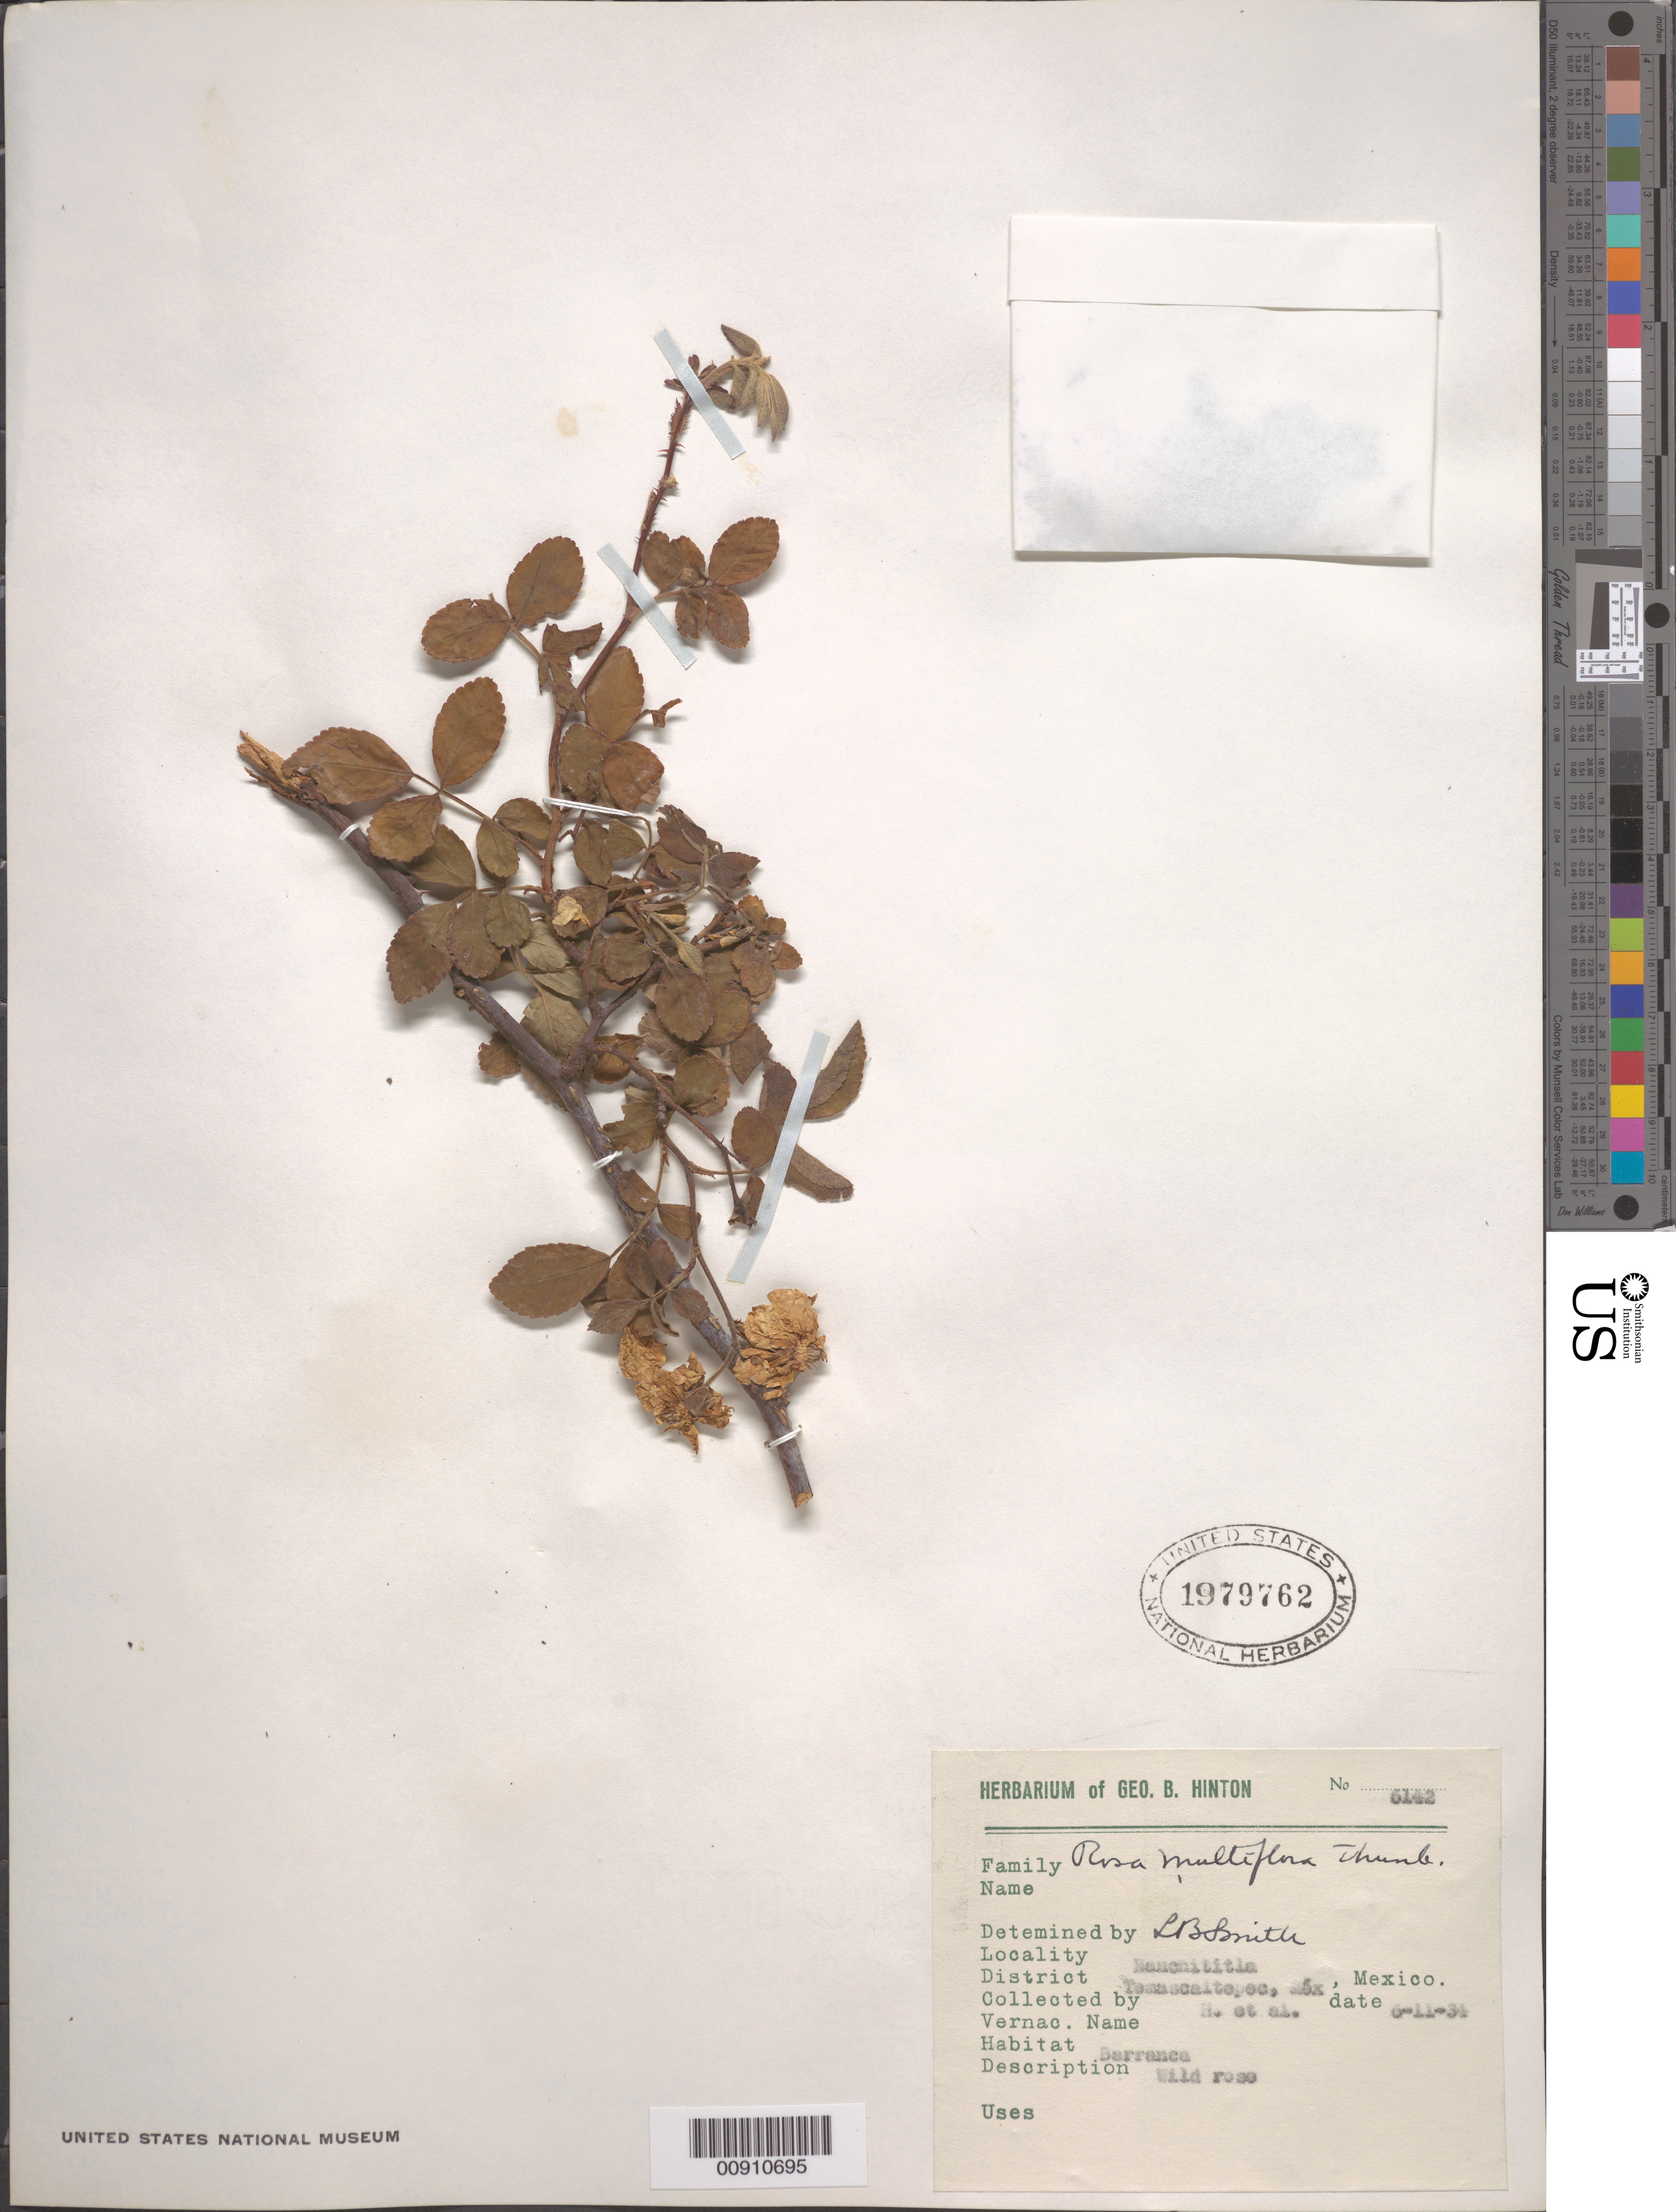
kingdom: Plantae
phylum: Tracheophyta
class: Magnoliopsida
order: Rosales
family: Rosaceae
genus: Rosa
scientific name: Rosa multiflora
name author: Thunb.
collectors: G. B. Hinton & et al.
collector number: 6142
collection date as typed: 11 Jun 1934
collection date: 1934-06-11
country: Mexico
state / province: México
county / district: Temascaltepec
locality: Nanchititla, District Temascaltepec, State of Mexico.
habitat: Barranca.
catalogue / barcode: US 1979762